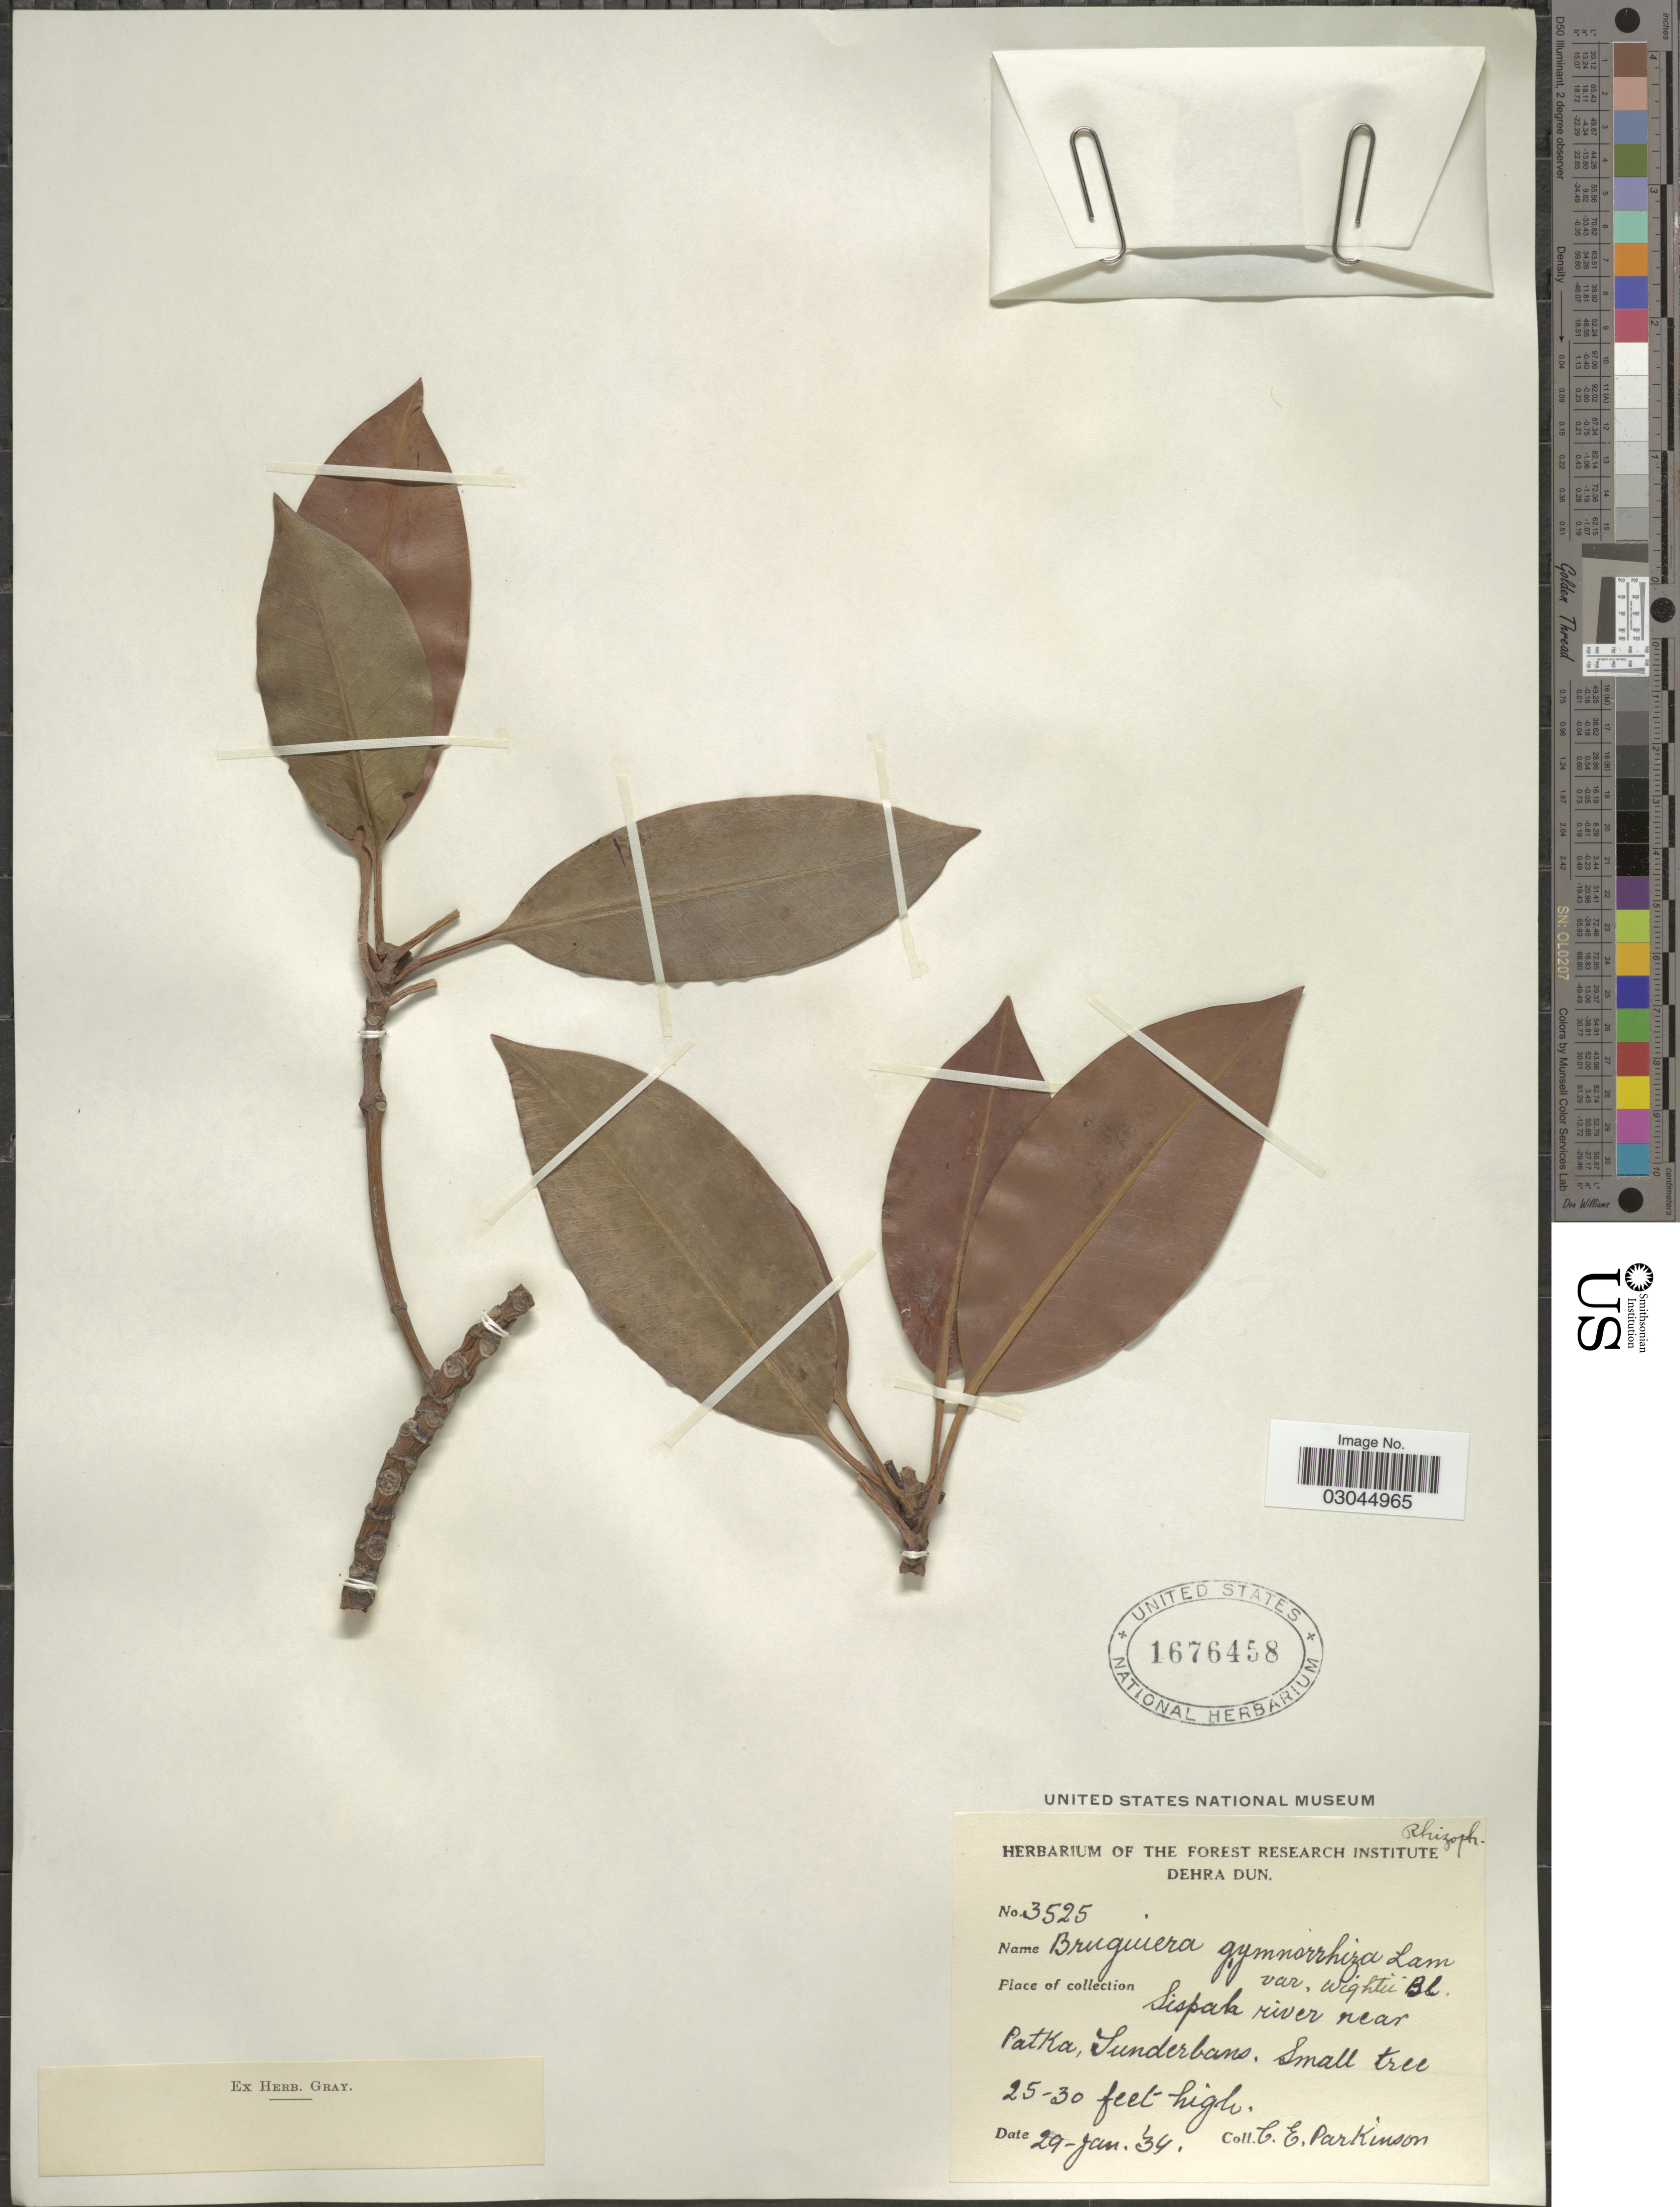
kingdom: Plantae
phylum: Tracheophyta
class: Magnoliopsida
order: Malpighiales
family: Rhizophoraceae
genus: Bruguiera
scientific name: Bruguiera gymnorhiza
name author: (L.) Savigny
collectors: C. E. Parkinson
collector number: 3525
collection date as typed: Transcribed d/m/y: 29/1/34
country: India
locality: Dehra Dun, Sispak river near Patka, Sunderbans.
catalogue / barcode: US 1676458